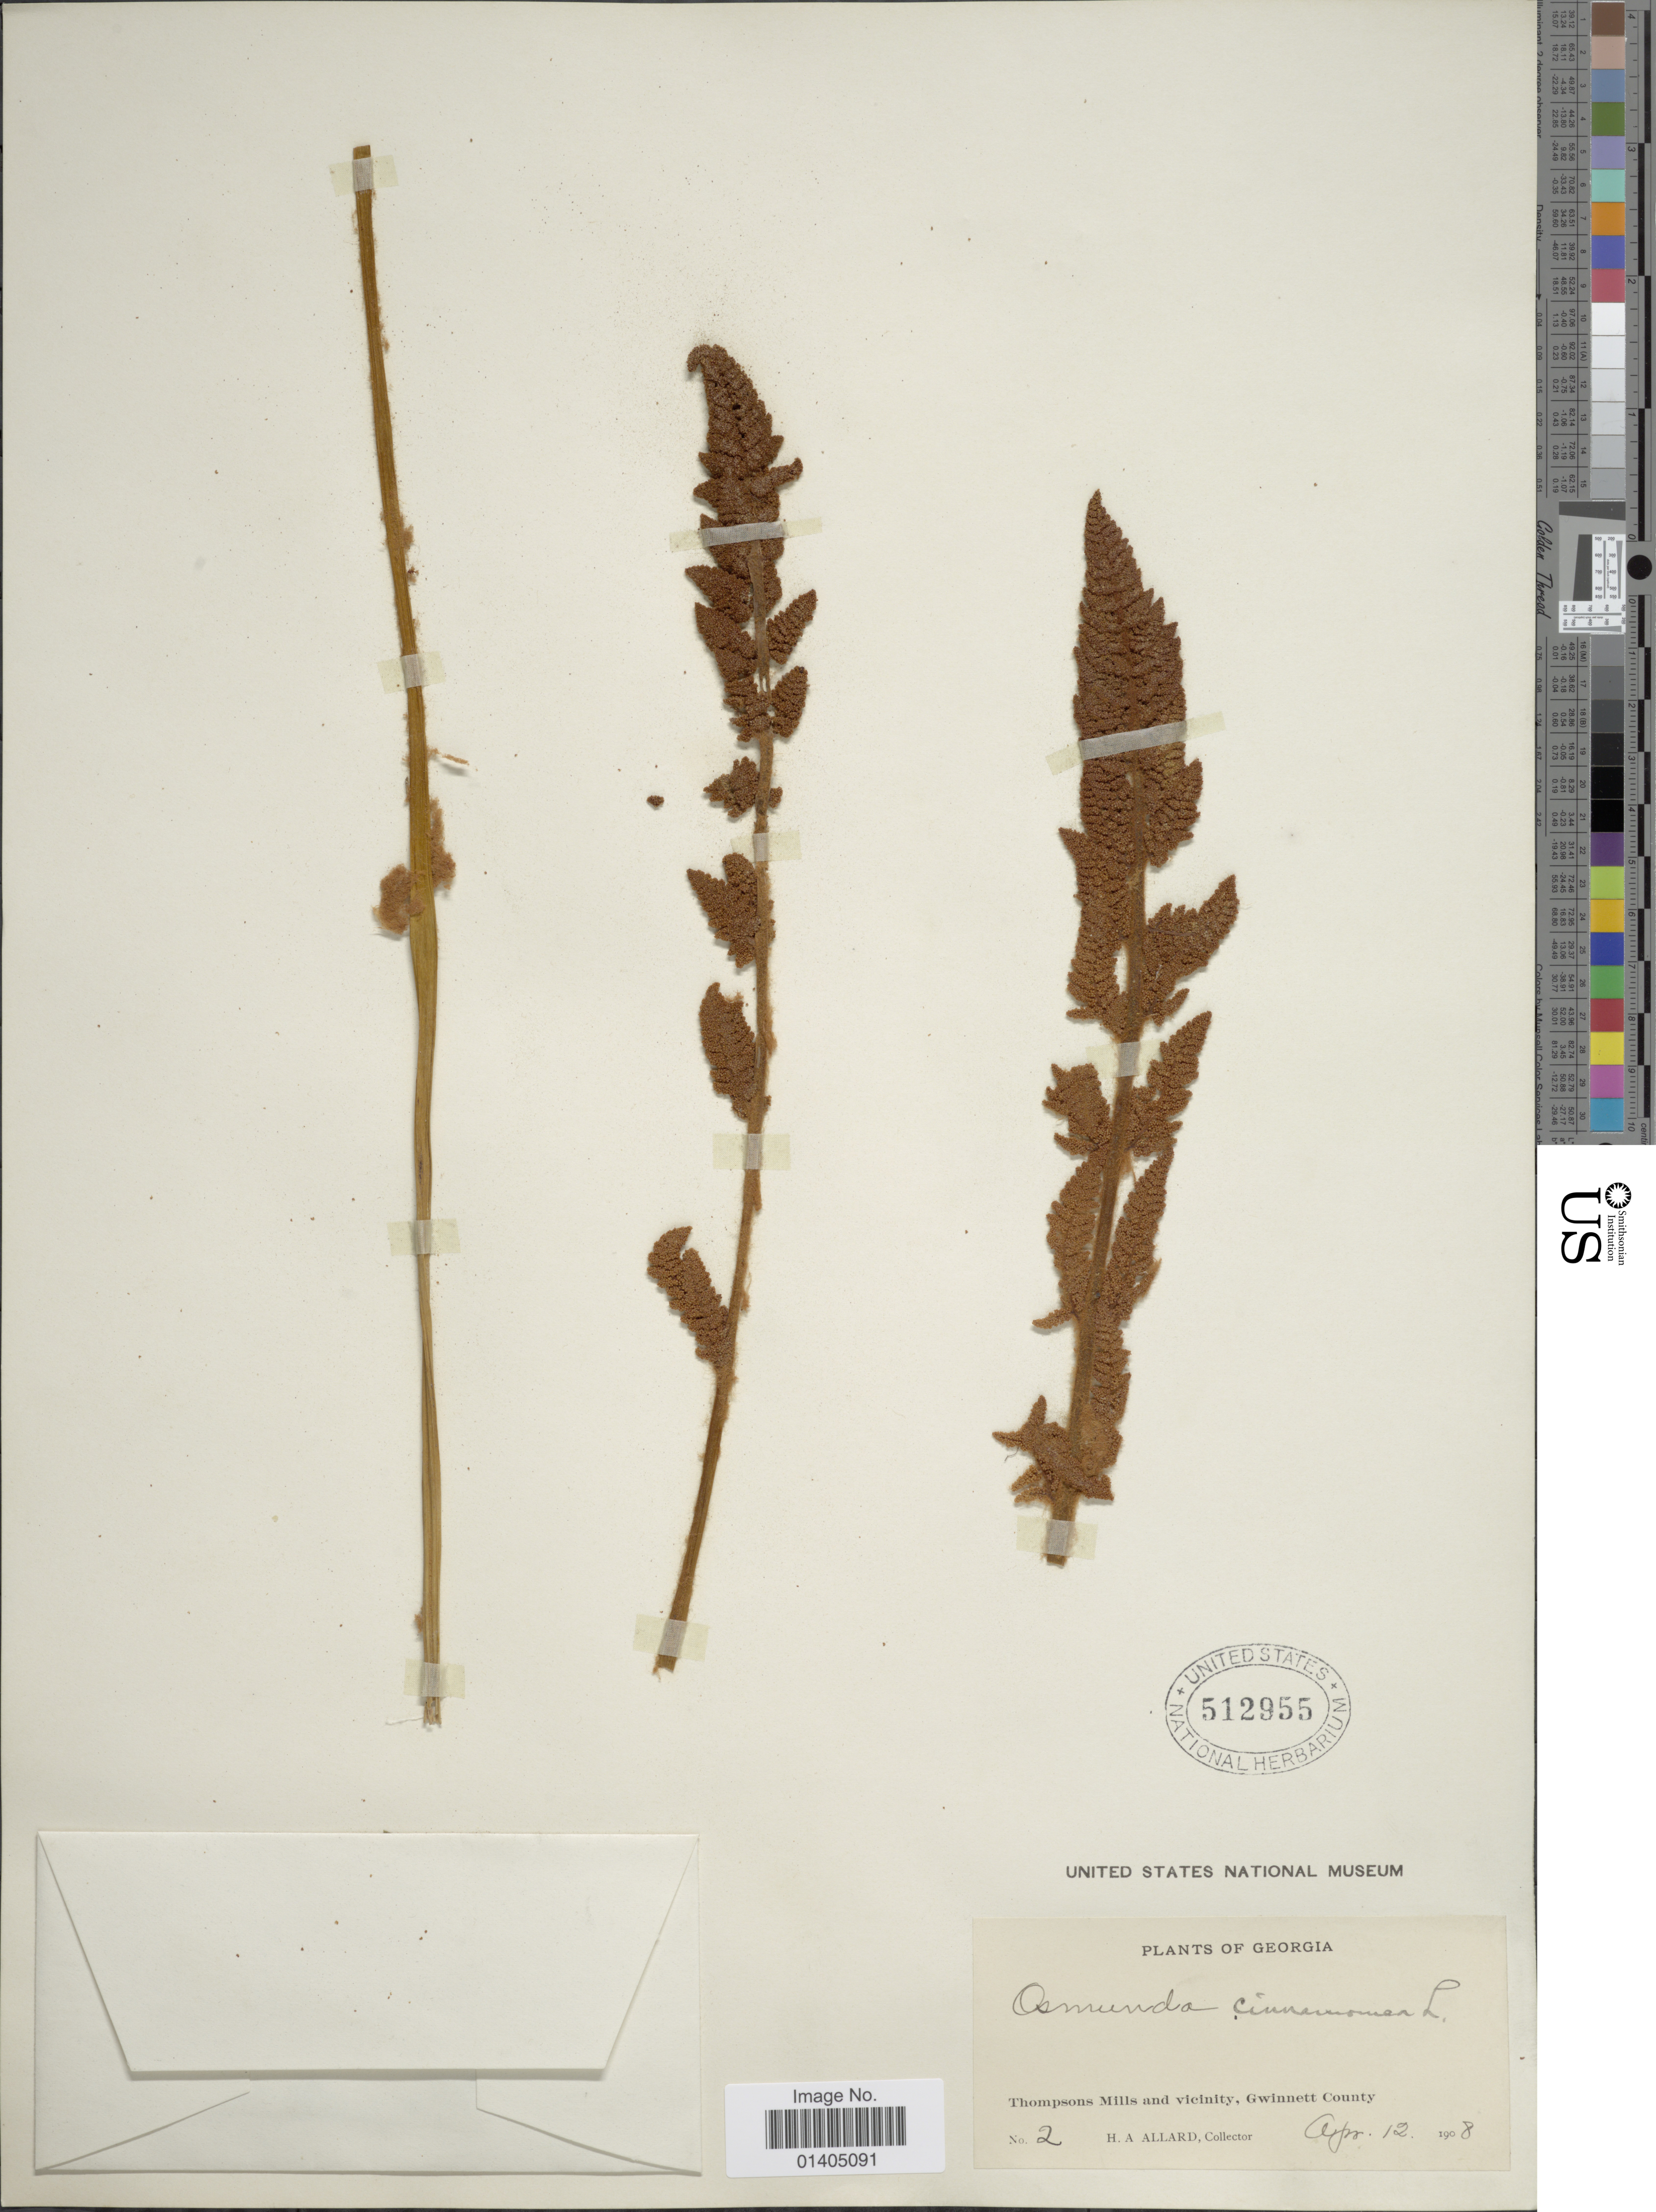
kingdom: Plantae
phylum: Tracheophyta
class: Polypodiopsida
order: Osmundales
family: Osmundaceae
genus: Osmundastrum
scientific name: Osmundastrum cinnamomeum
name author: (L.) C. Presl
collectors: H. A. Allard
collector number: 2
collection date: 1908-04-12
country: United States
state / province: Georgia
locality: Thompsons Mills and vicinity, Gwinnett County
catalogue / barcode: US 512955